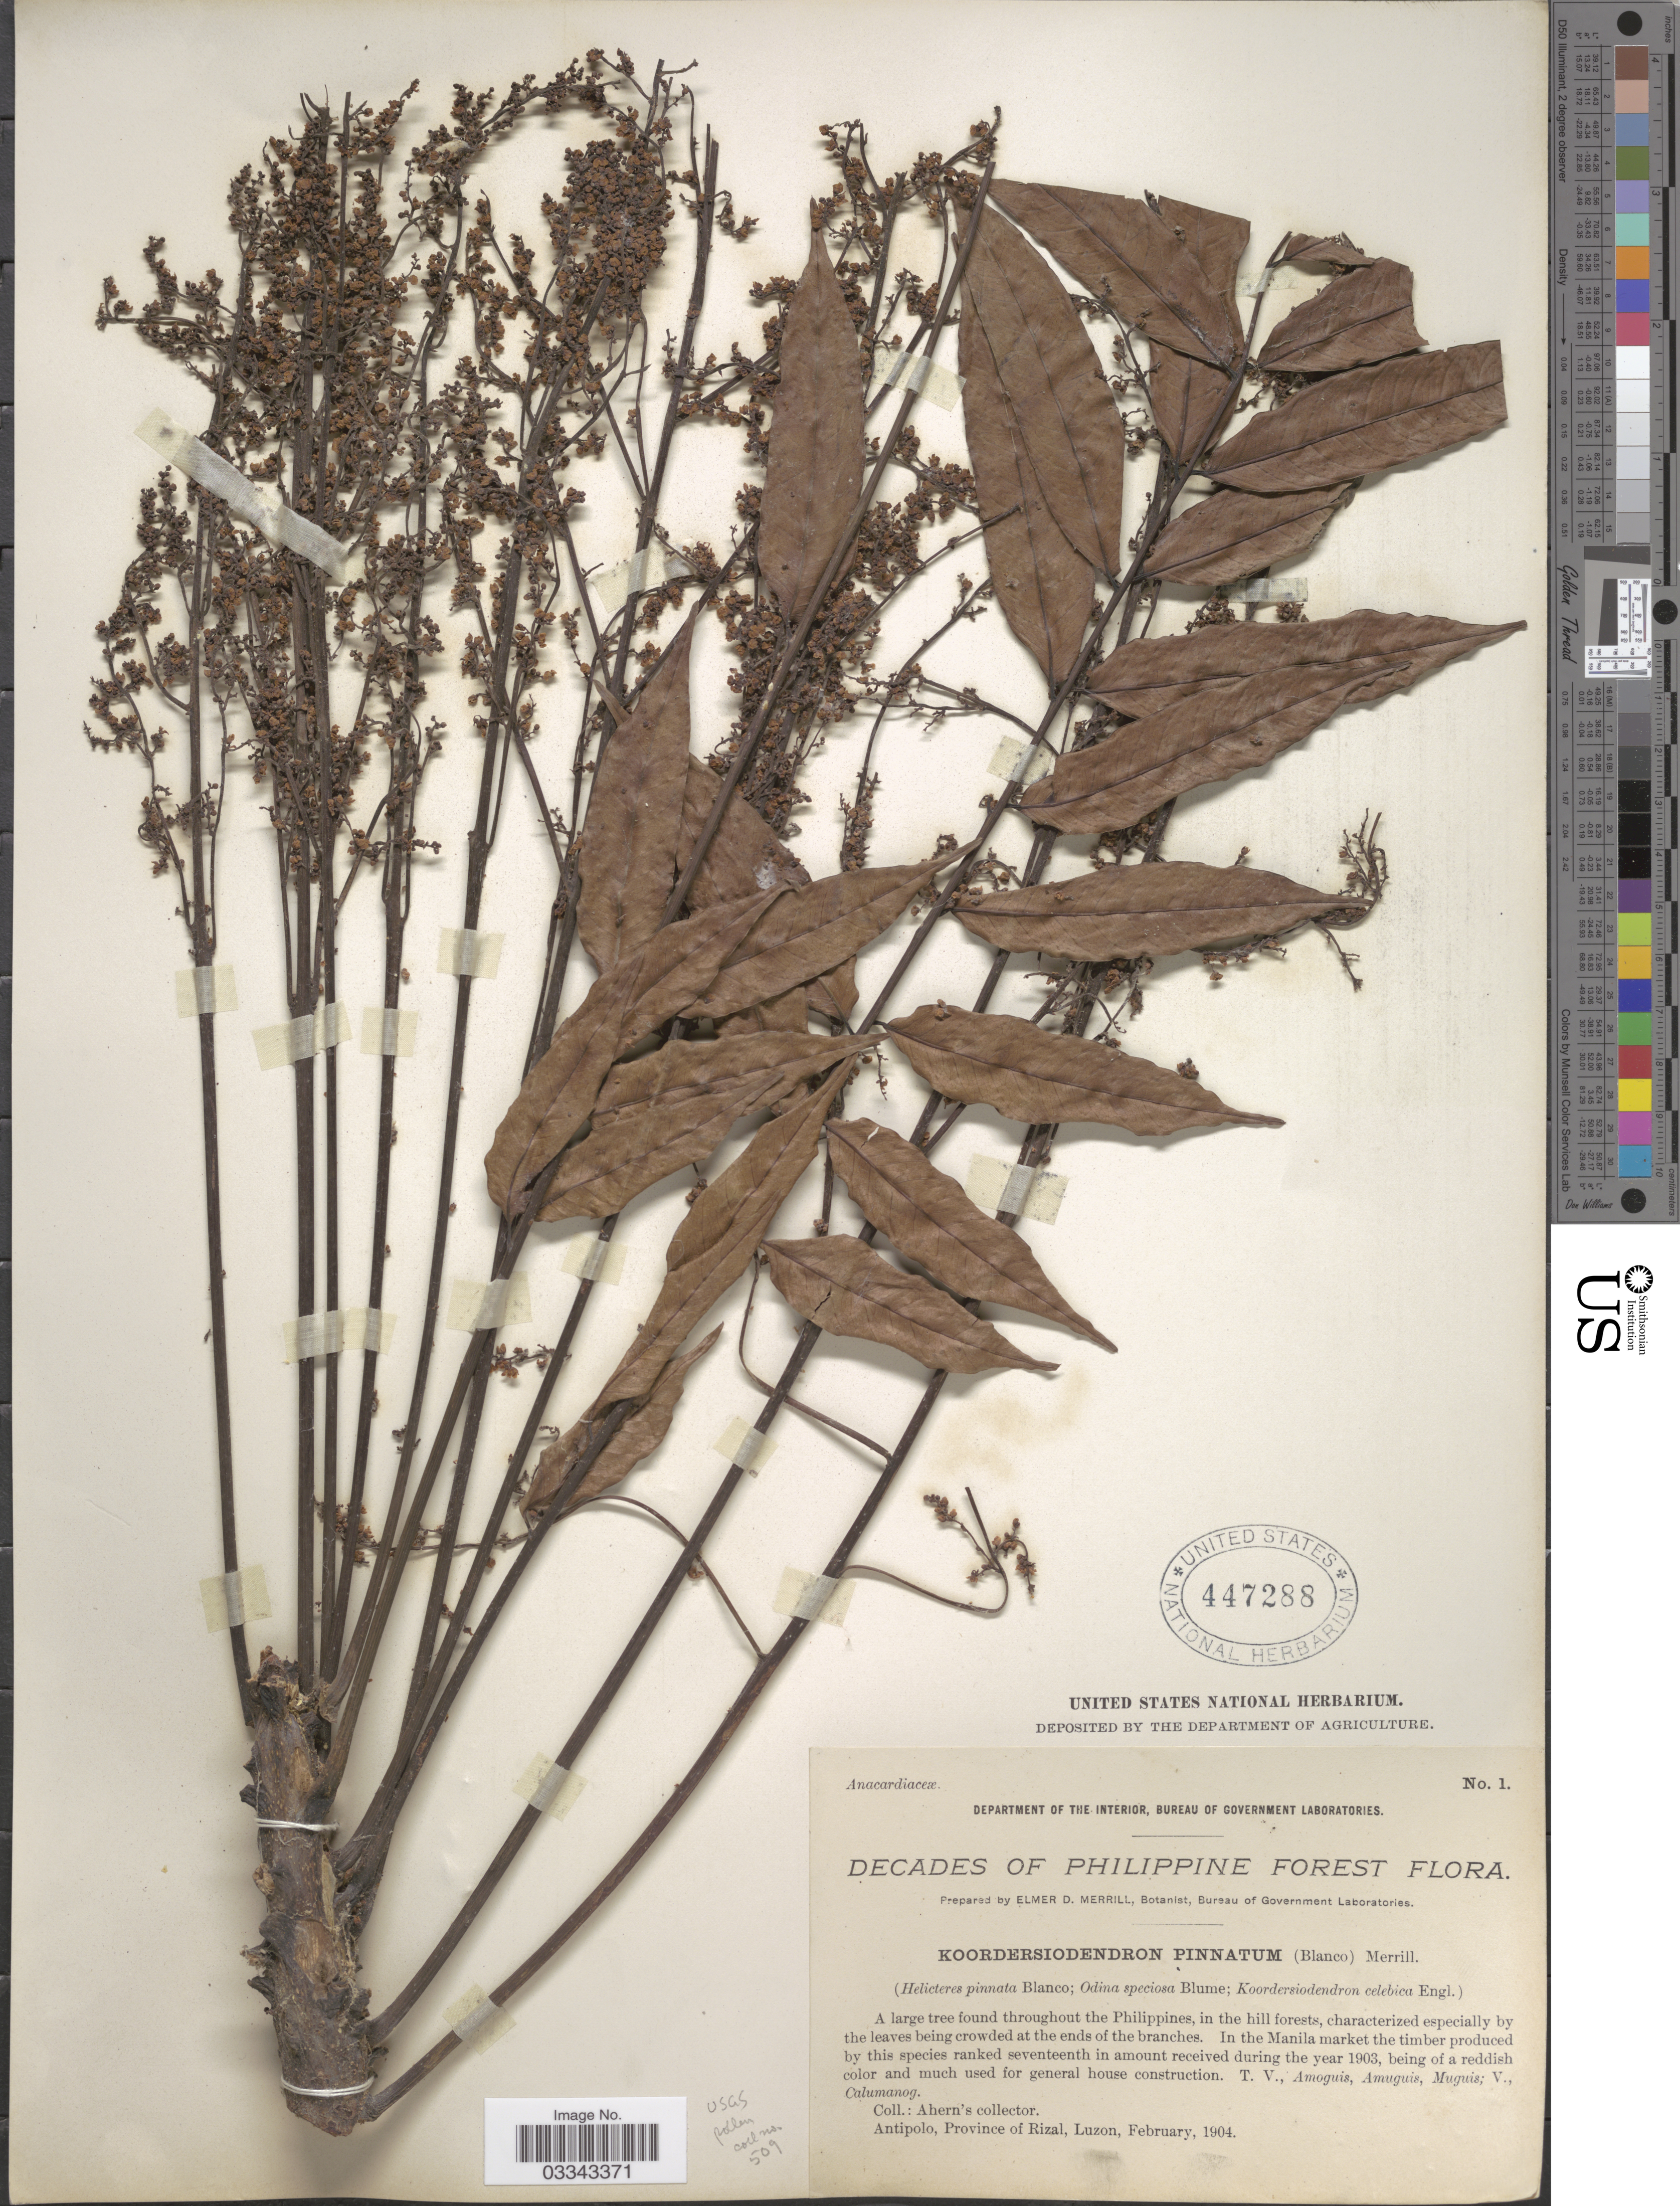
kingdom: Plantae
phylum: Tracheophyta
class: Magnoliopsida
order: Sapindales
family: Anacardiaceae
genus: Koordersiodendron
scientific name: Koordersiodendron pinnatum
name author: (Blanco) Merr.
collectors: Ahern's collector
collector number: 1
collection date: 1904-02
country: Philippines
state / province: Calabarzon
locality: Antipolo, Province of Rizal, Luzon.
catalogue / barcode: US 447288